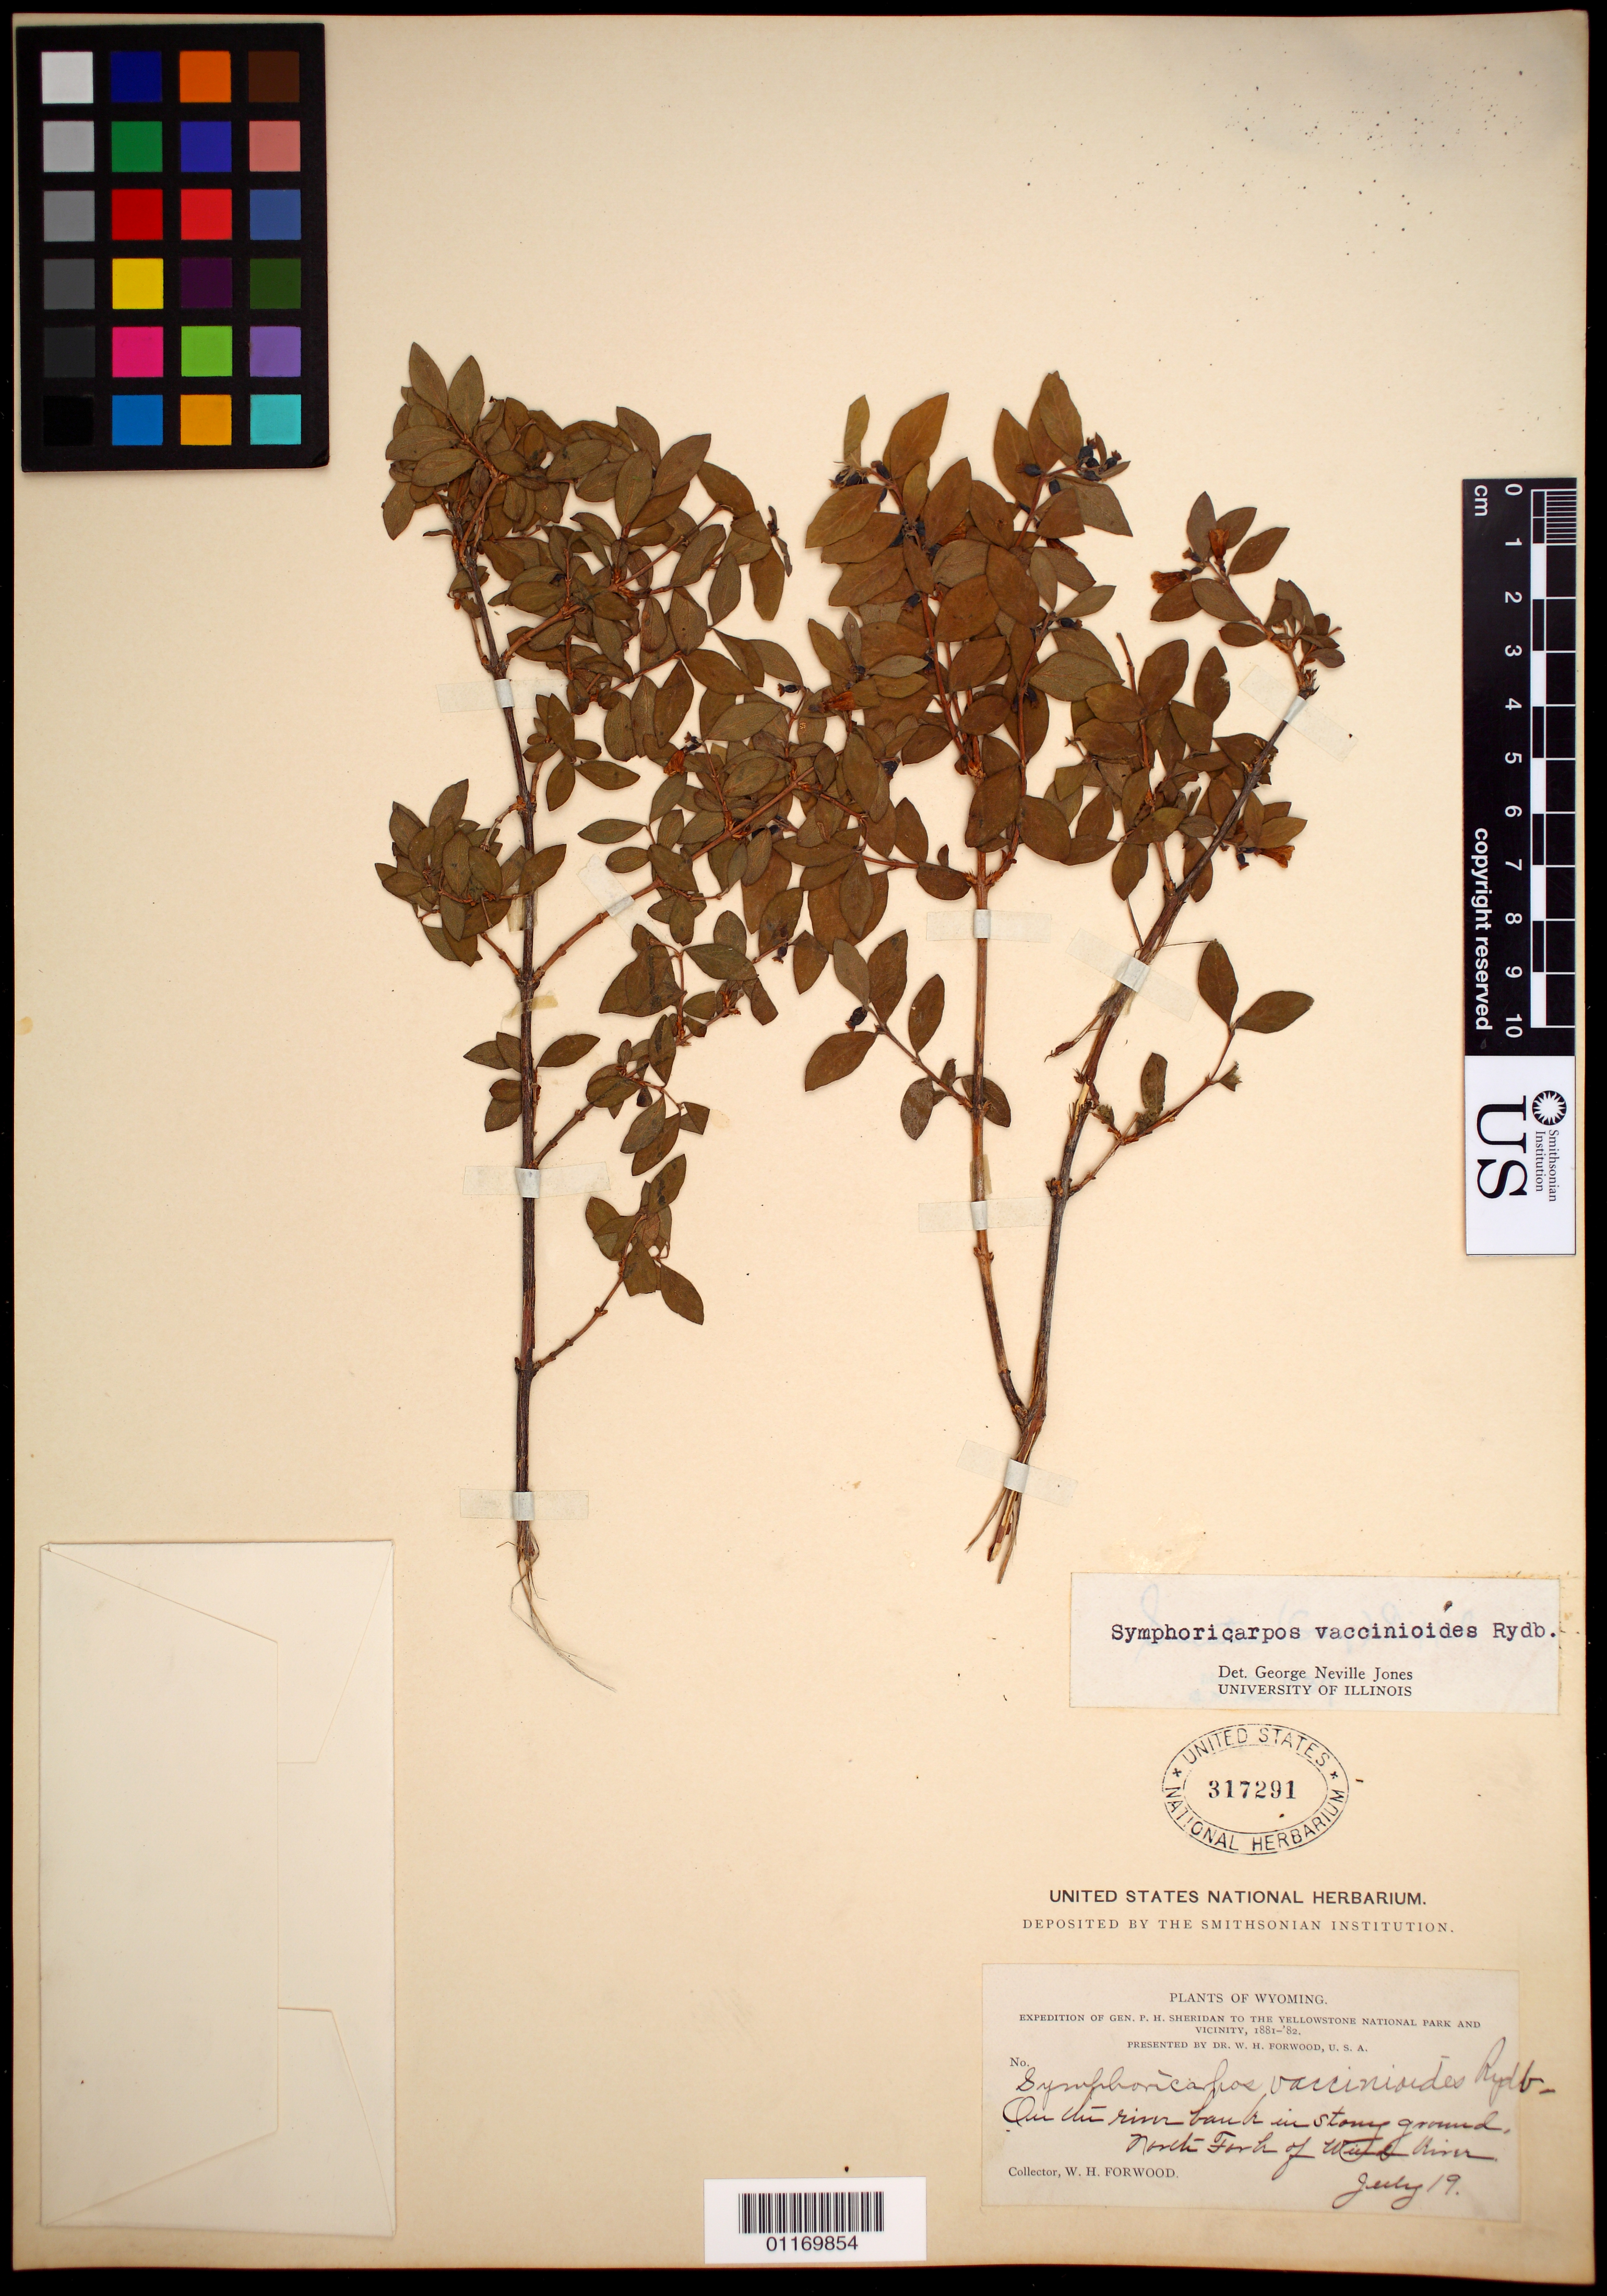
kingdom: Plantae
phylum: Tracheophyta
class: Magnoliopsida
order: Dipsacales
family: Caprifoliaceae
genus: Symphoricarpos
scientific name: Symphoricarpos vaccinioides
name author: Rydb.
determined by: Jones, G. N.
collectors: W. Forwood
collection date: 1881-07-19 or 1882-07-19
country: United States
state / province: Wyoming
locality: North Fork of Wind River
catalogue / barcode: US 317291